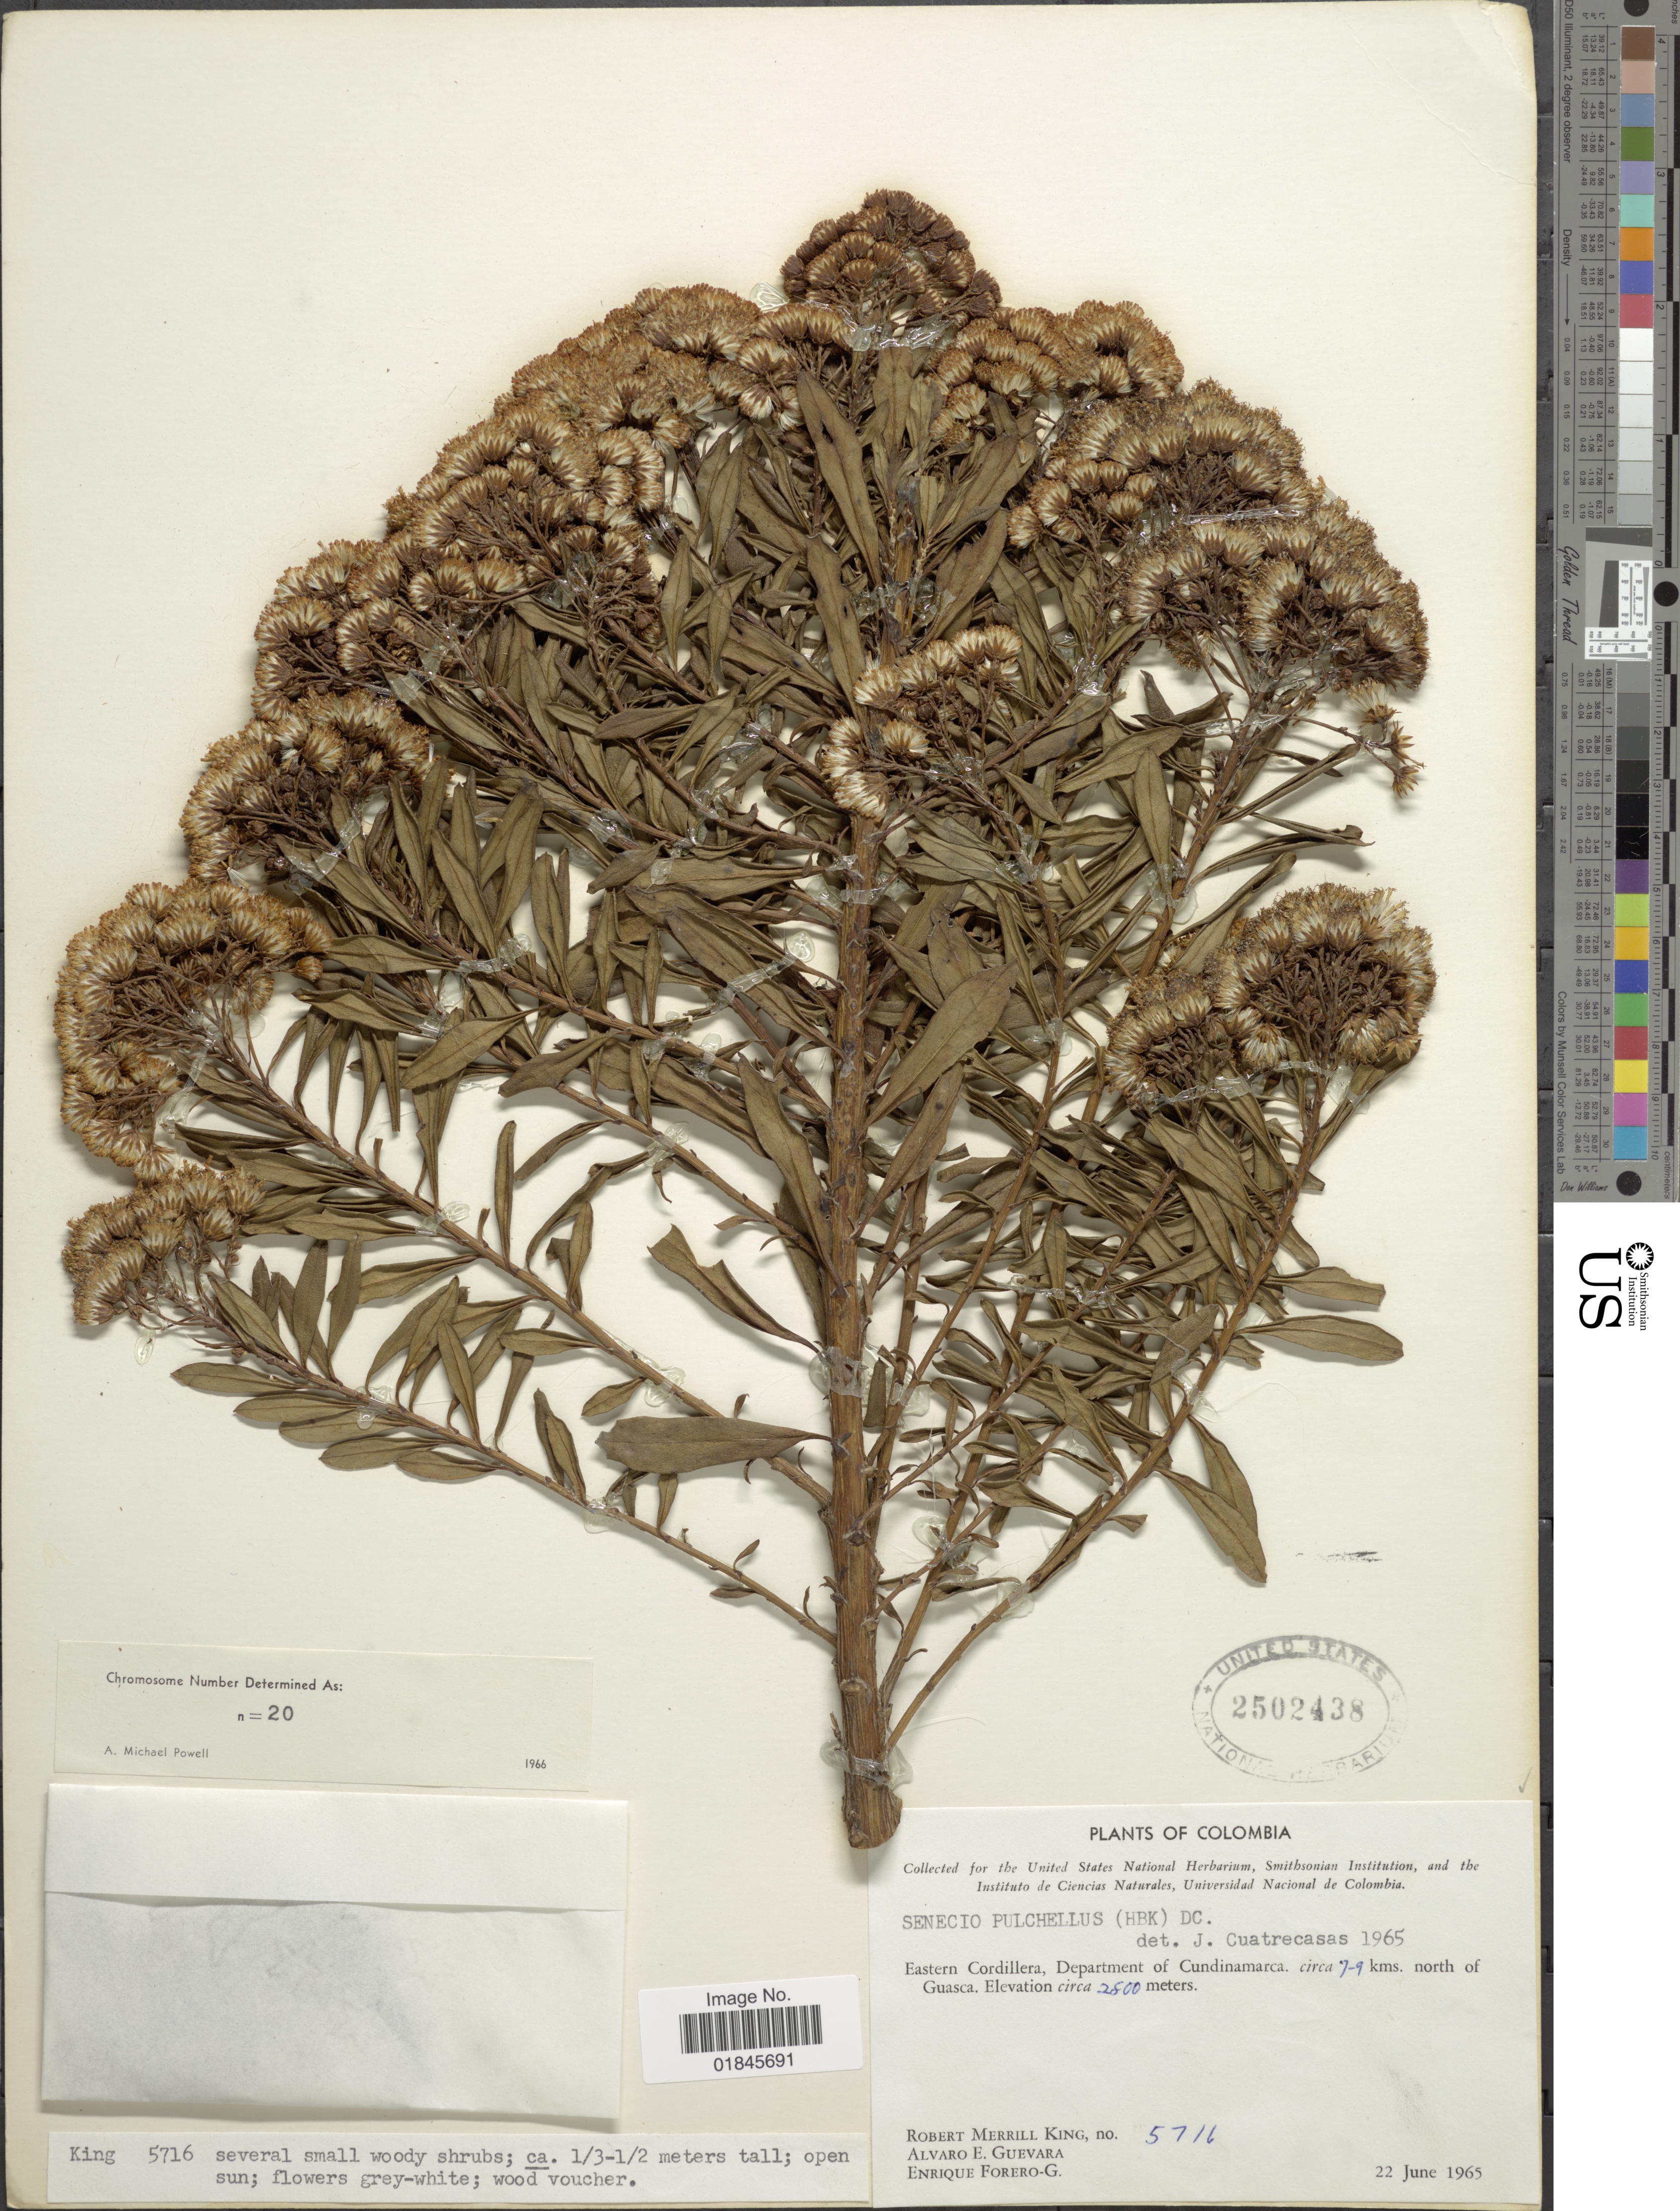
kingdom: Plantae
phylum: Tracheophyta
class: Magnoliopsida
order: Asterales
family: Asteraceae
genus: Pentacalia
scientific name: Pentacalia pulchella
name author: (Kunth) Cuatrec.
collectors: R. M. King, A. E. Guevara & E. Forero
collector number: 5716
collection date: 1965-06-22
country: Colombia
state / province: Cundinamarca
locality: Eastern Cordillera, Department of Cundinamarca, circa 7-9 kms. north of Guasca.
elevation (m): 2800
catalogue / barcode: US 2502438